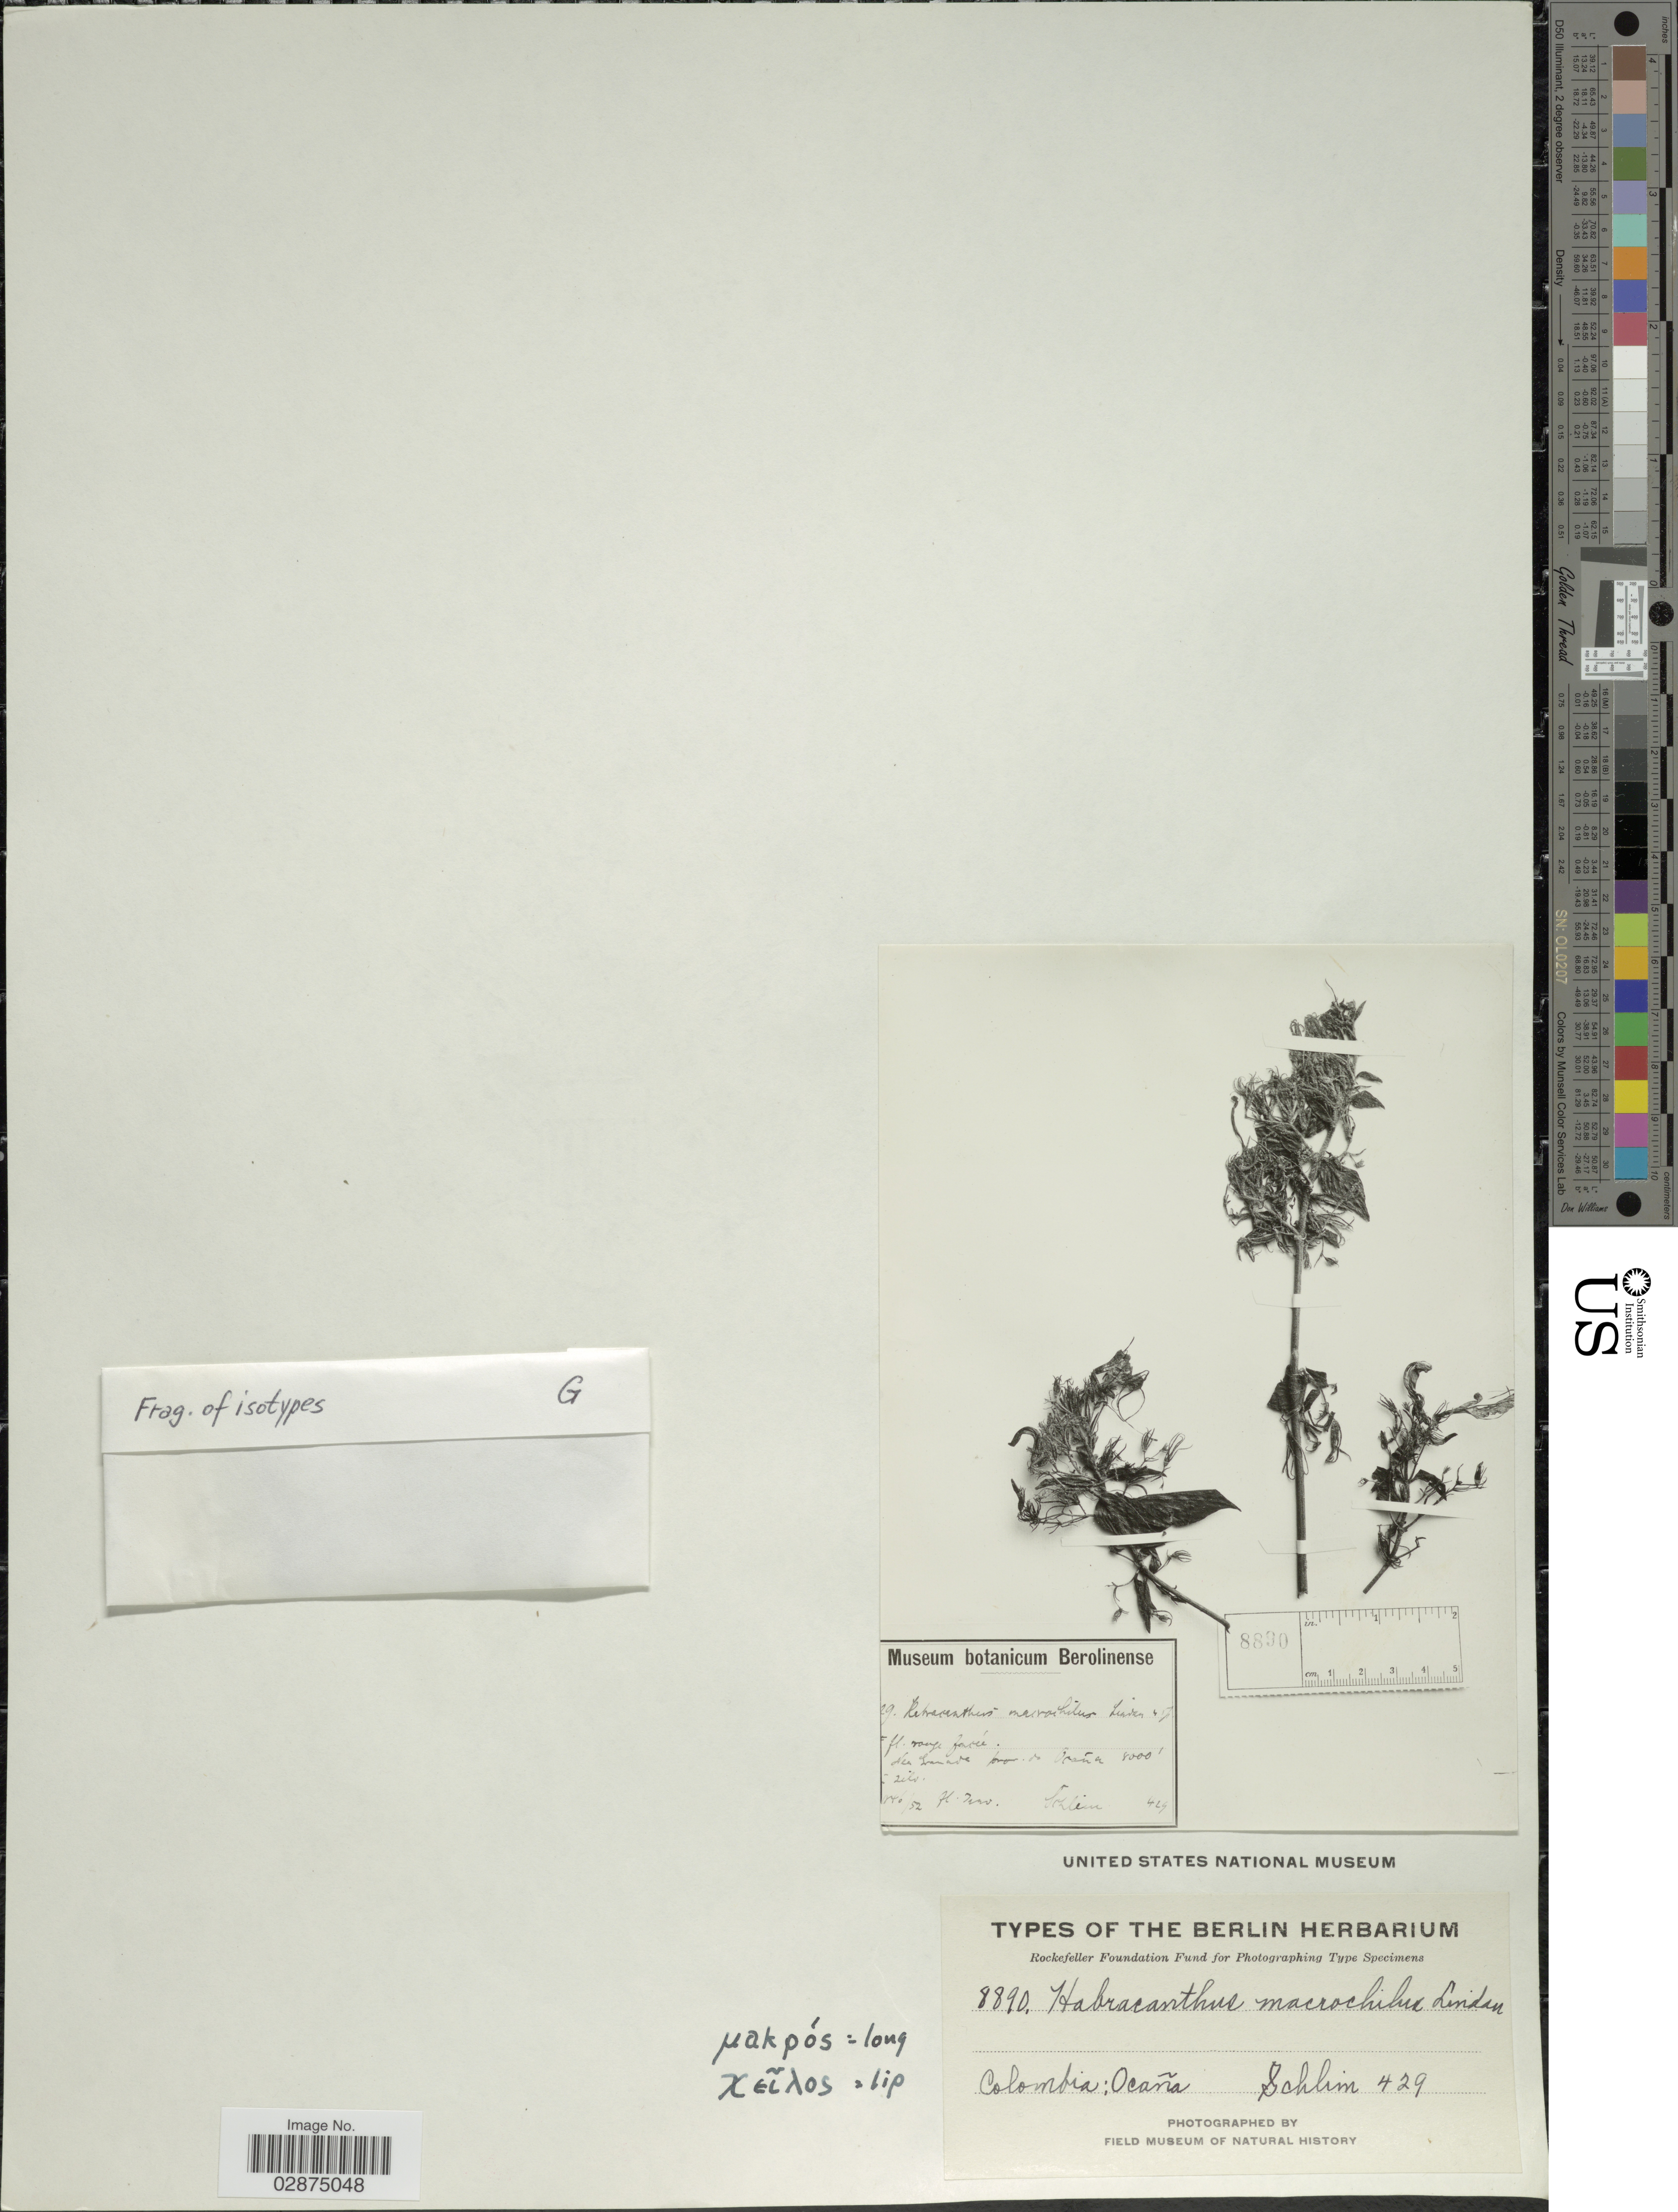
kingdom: Plantae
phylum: Tracheophyta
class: Magnoliopsida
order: Lamiales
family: Acanthaceae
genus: Habracanthus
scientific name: Habracanthus macrochilus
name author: Lindau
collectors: Schlim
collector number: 429/8890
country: Colombia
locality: Ocaña.